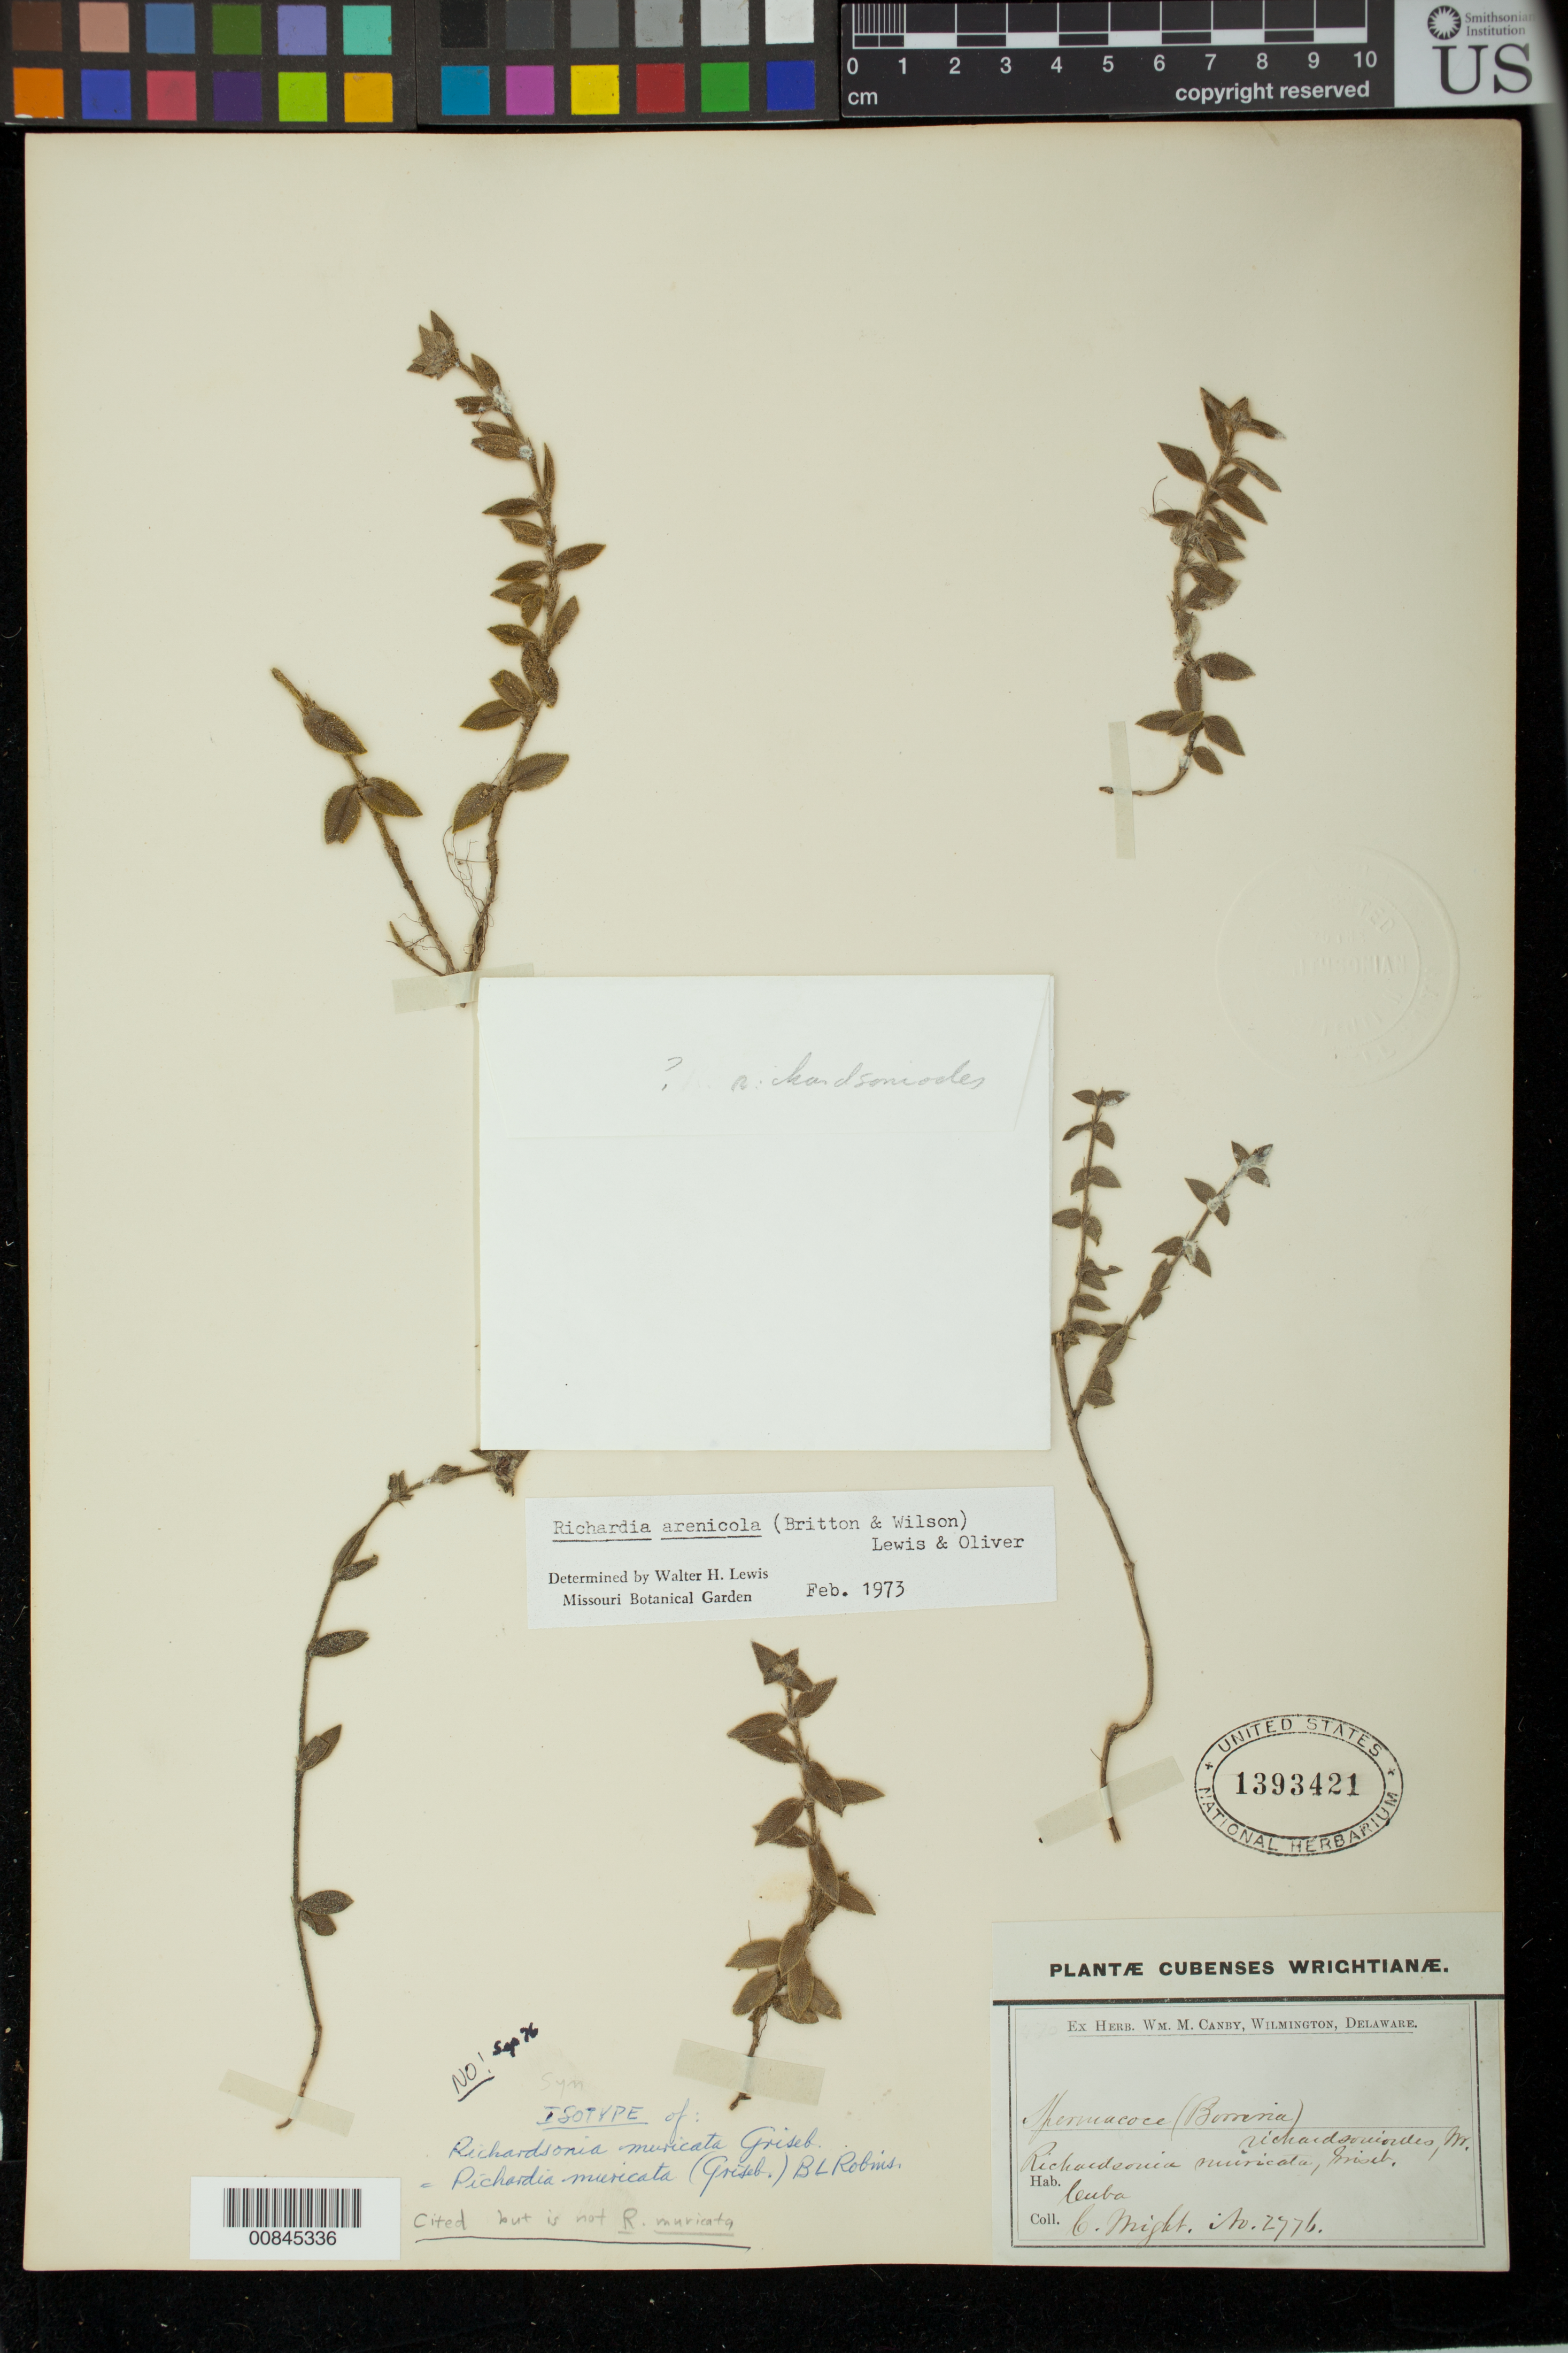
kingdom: Plantae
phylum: Tracheophyta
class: Magnoliopsida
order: Gentianales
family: Rubiaceae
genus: Richardsonia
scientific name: Richardsonia muricata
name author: Griseb.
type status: Isosyntype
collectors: C. Wright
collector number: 2776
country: Cuba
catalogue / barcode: US 1393421